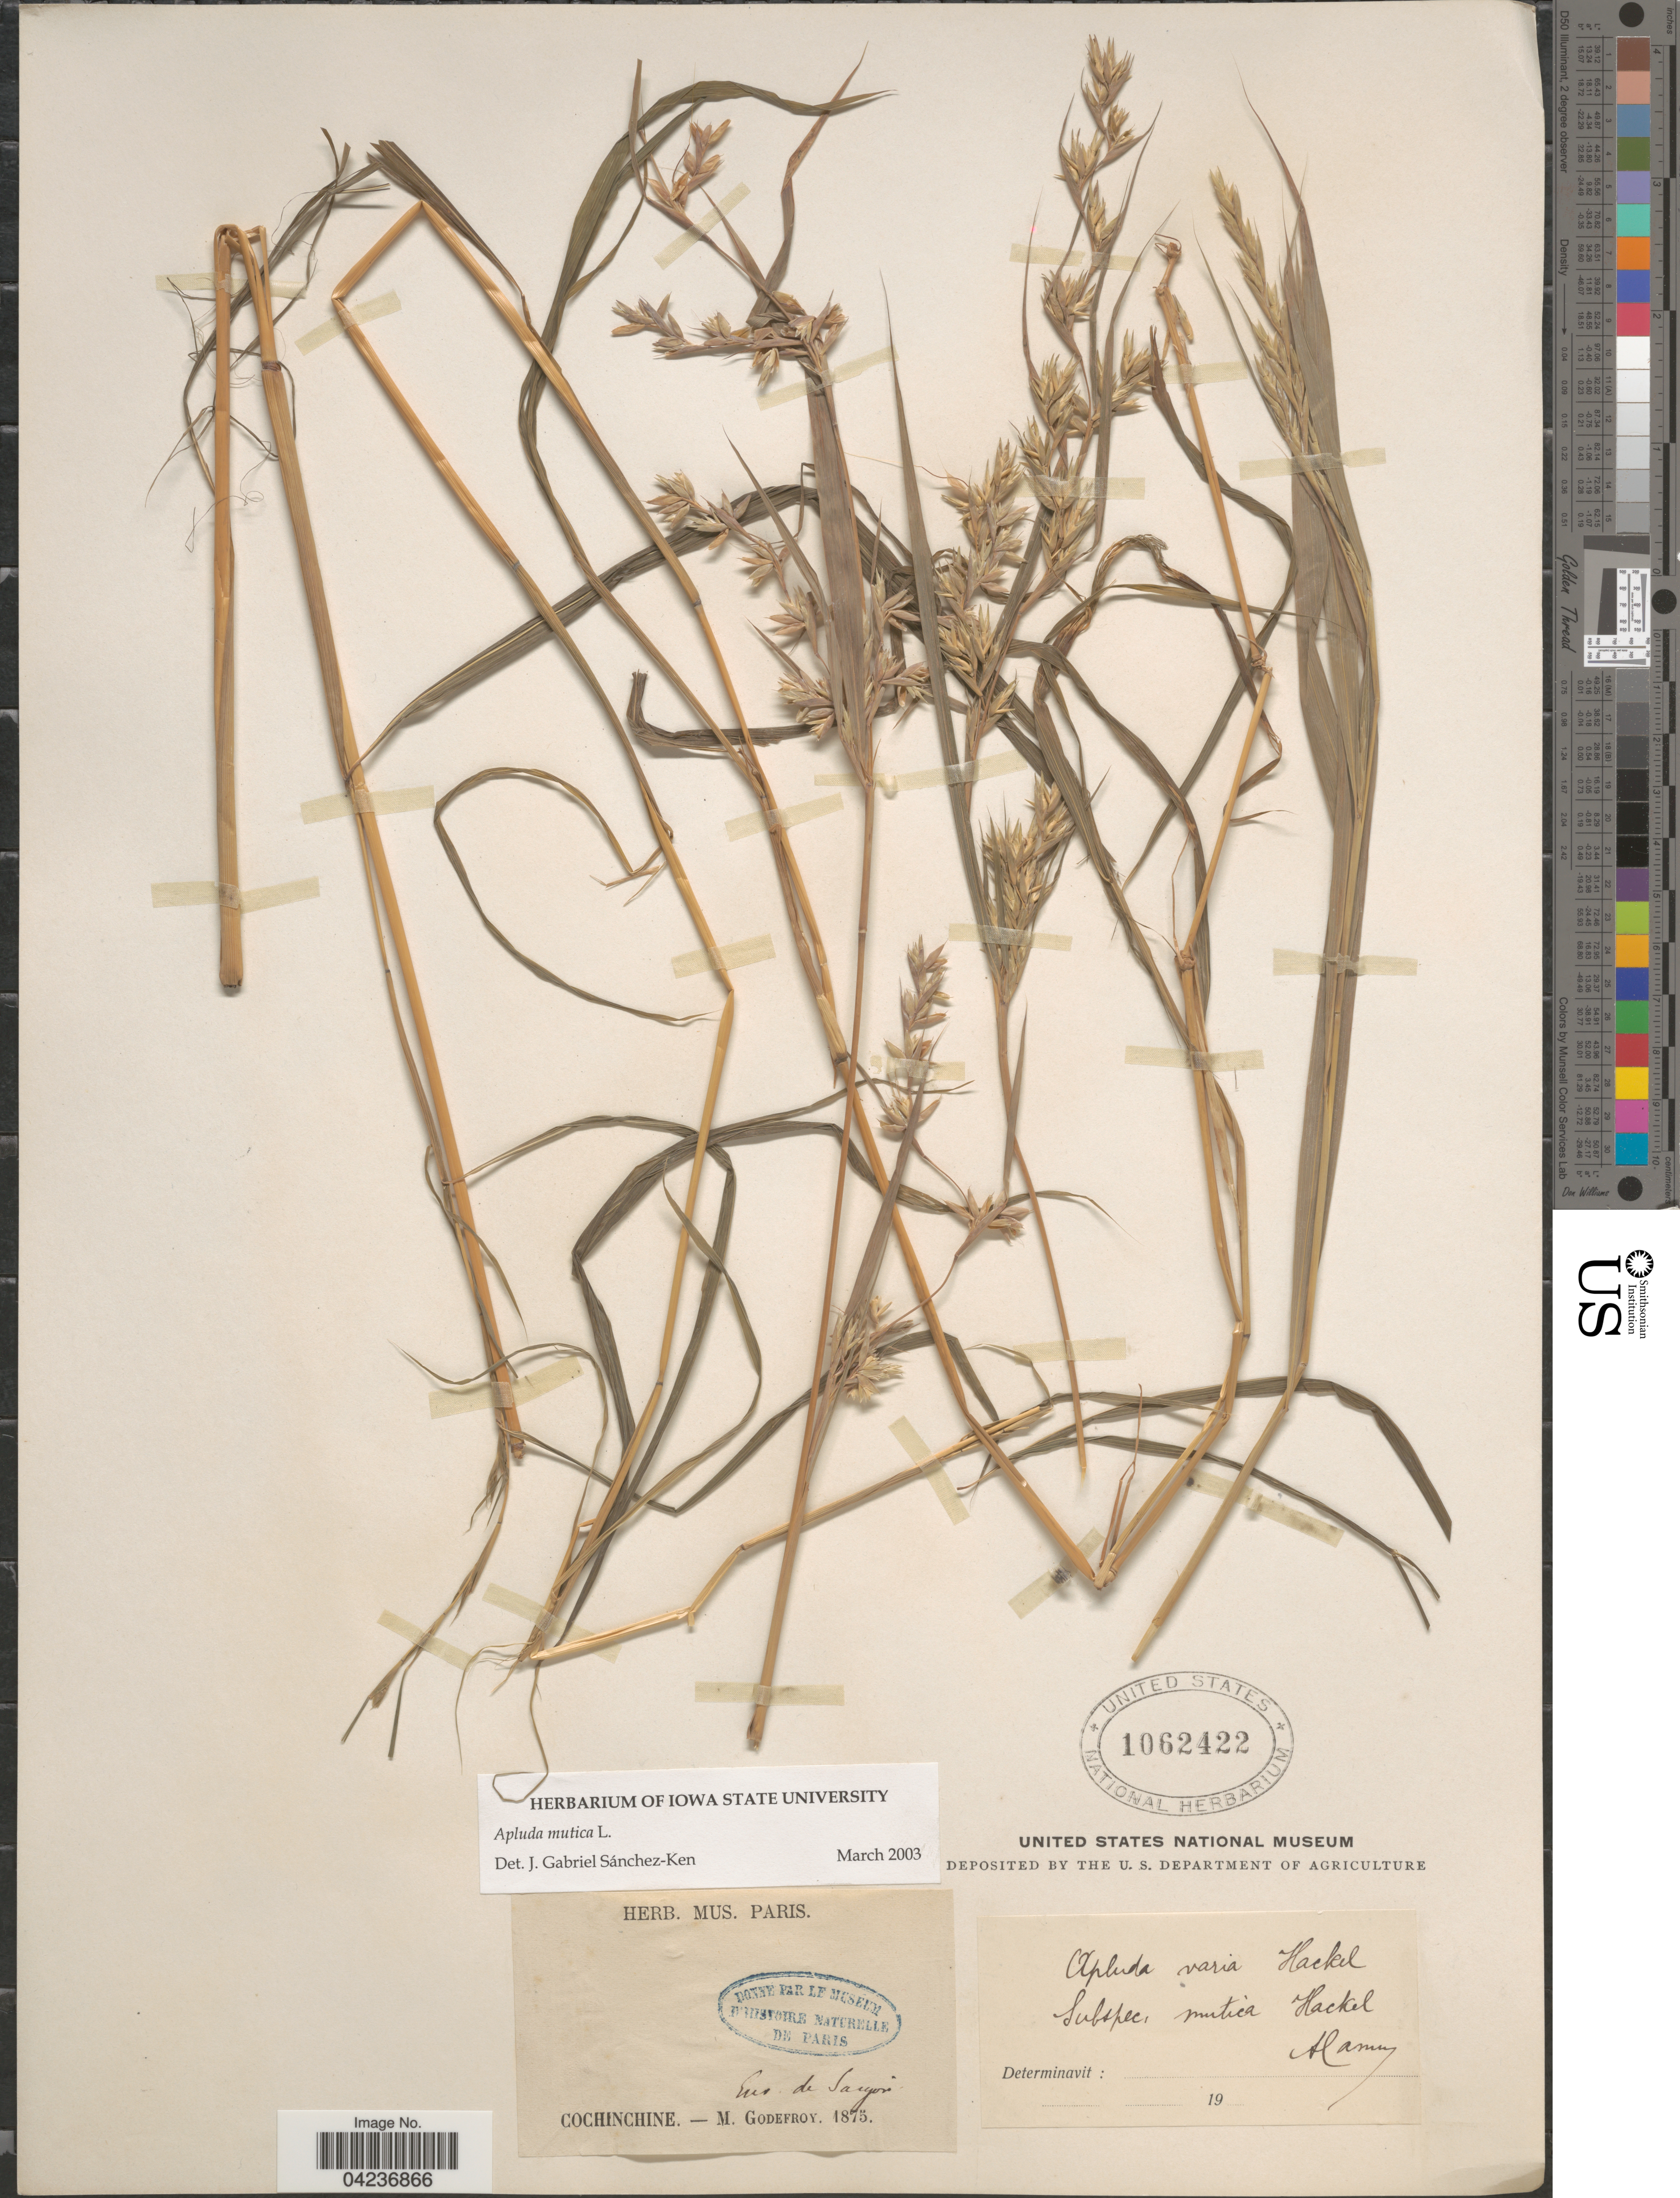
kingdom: Plantae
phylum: Tracheophyta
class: Liliopsida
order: Poales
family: Poaceae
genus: Apluda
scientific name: Apluda mutica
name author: L.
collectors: M. Godefroy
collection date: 1875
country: Vietnam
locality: Env. de Saigon. Cochinchine.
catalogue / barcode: US 1062422